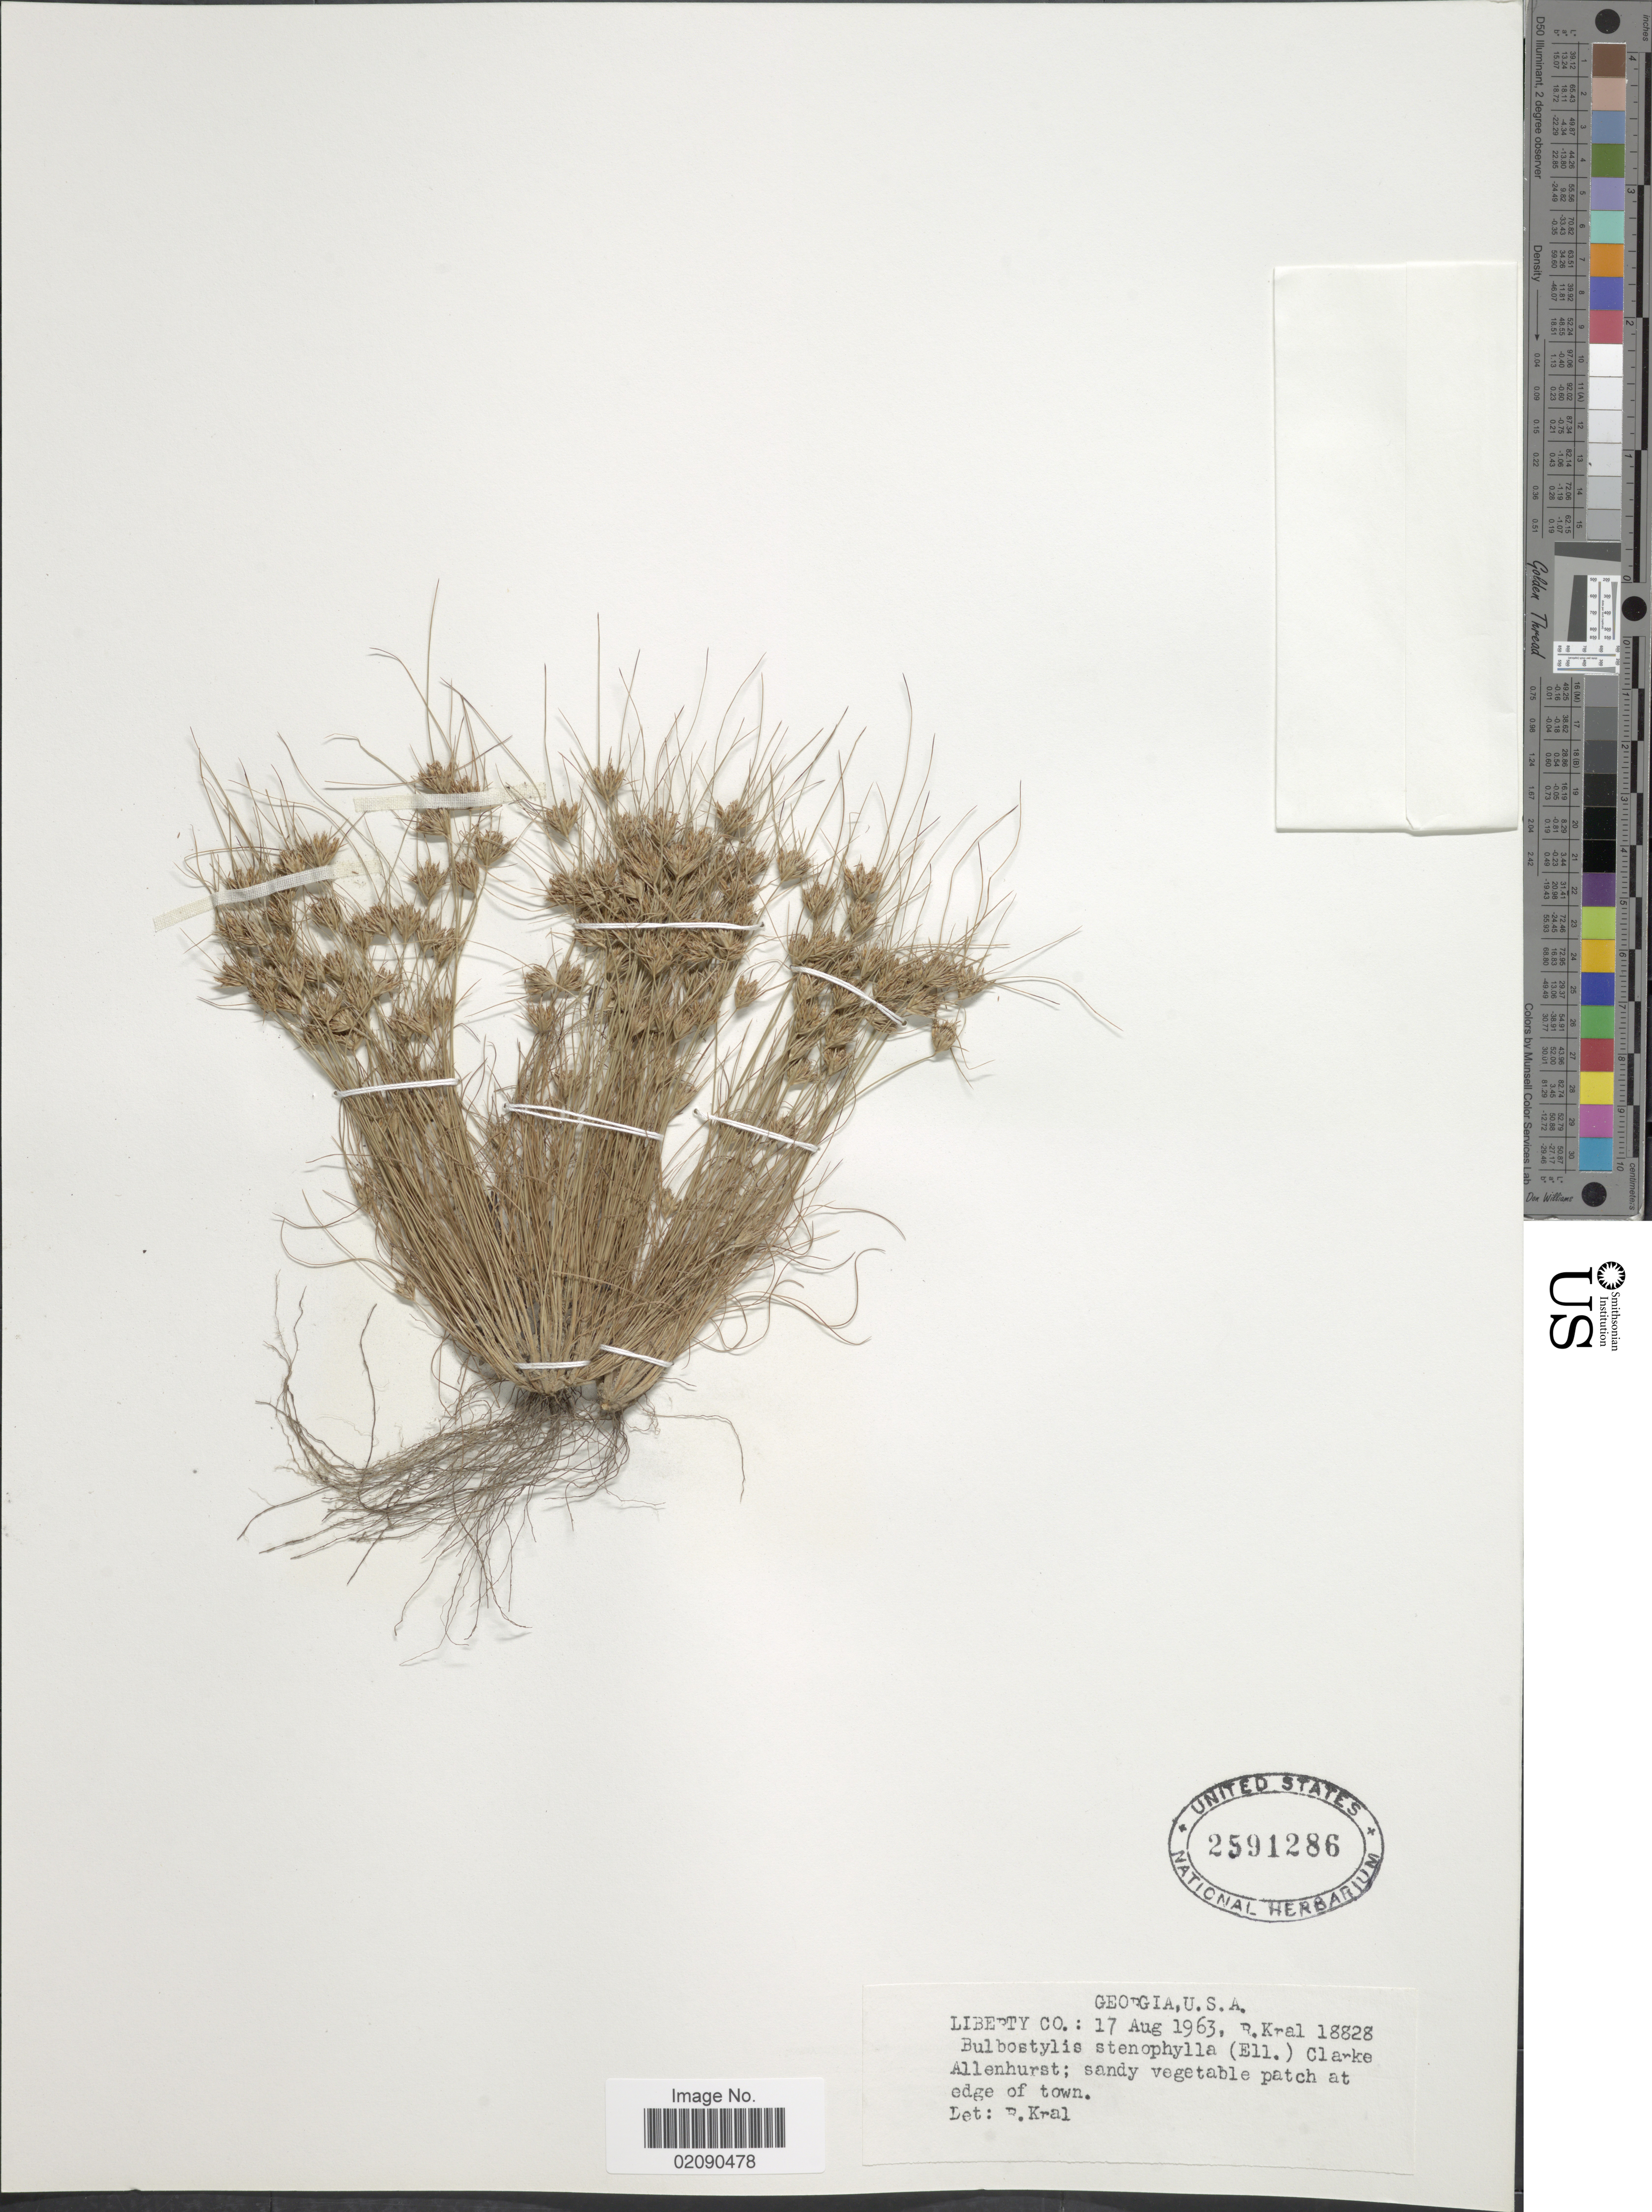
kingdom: Plantae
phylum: Tracheophyta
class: Liliopsida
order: Poales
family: Cyperaceae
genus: Bulbostylis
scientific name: Bulbostylis stenophylla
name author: (Elliott) C.B. Clarke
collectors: R. Kral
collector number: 18828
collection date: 1963-08-17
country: United States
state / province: Georgia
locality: Liberty Co, Allenhurst; sandy vegetable pathc at edge of town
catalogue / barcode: US 2591286